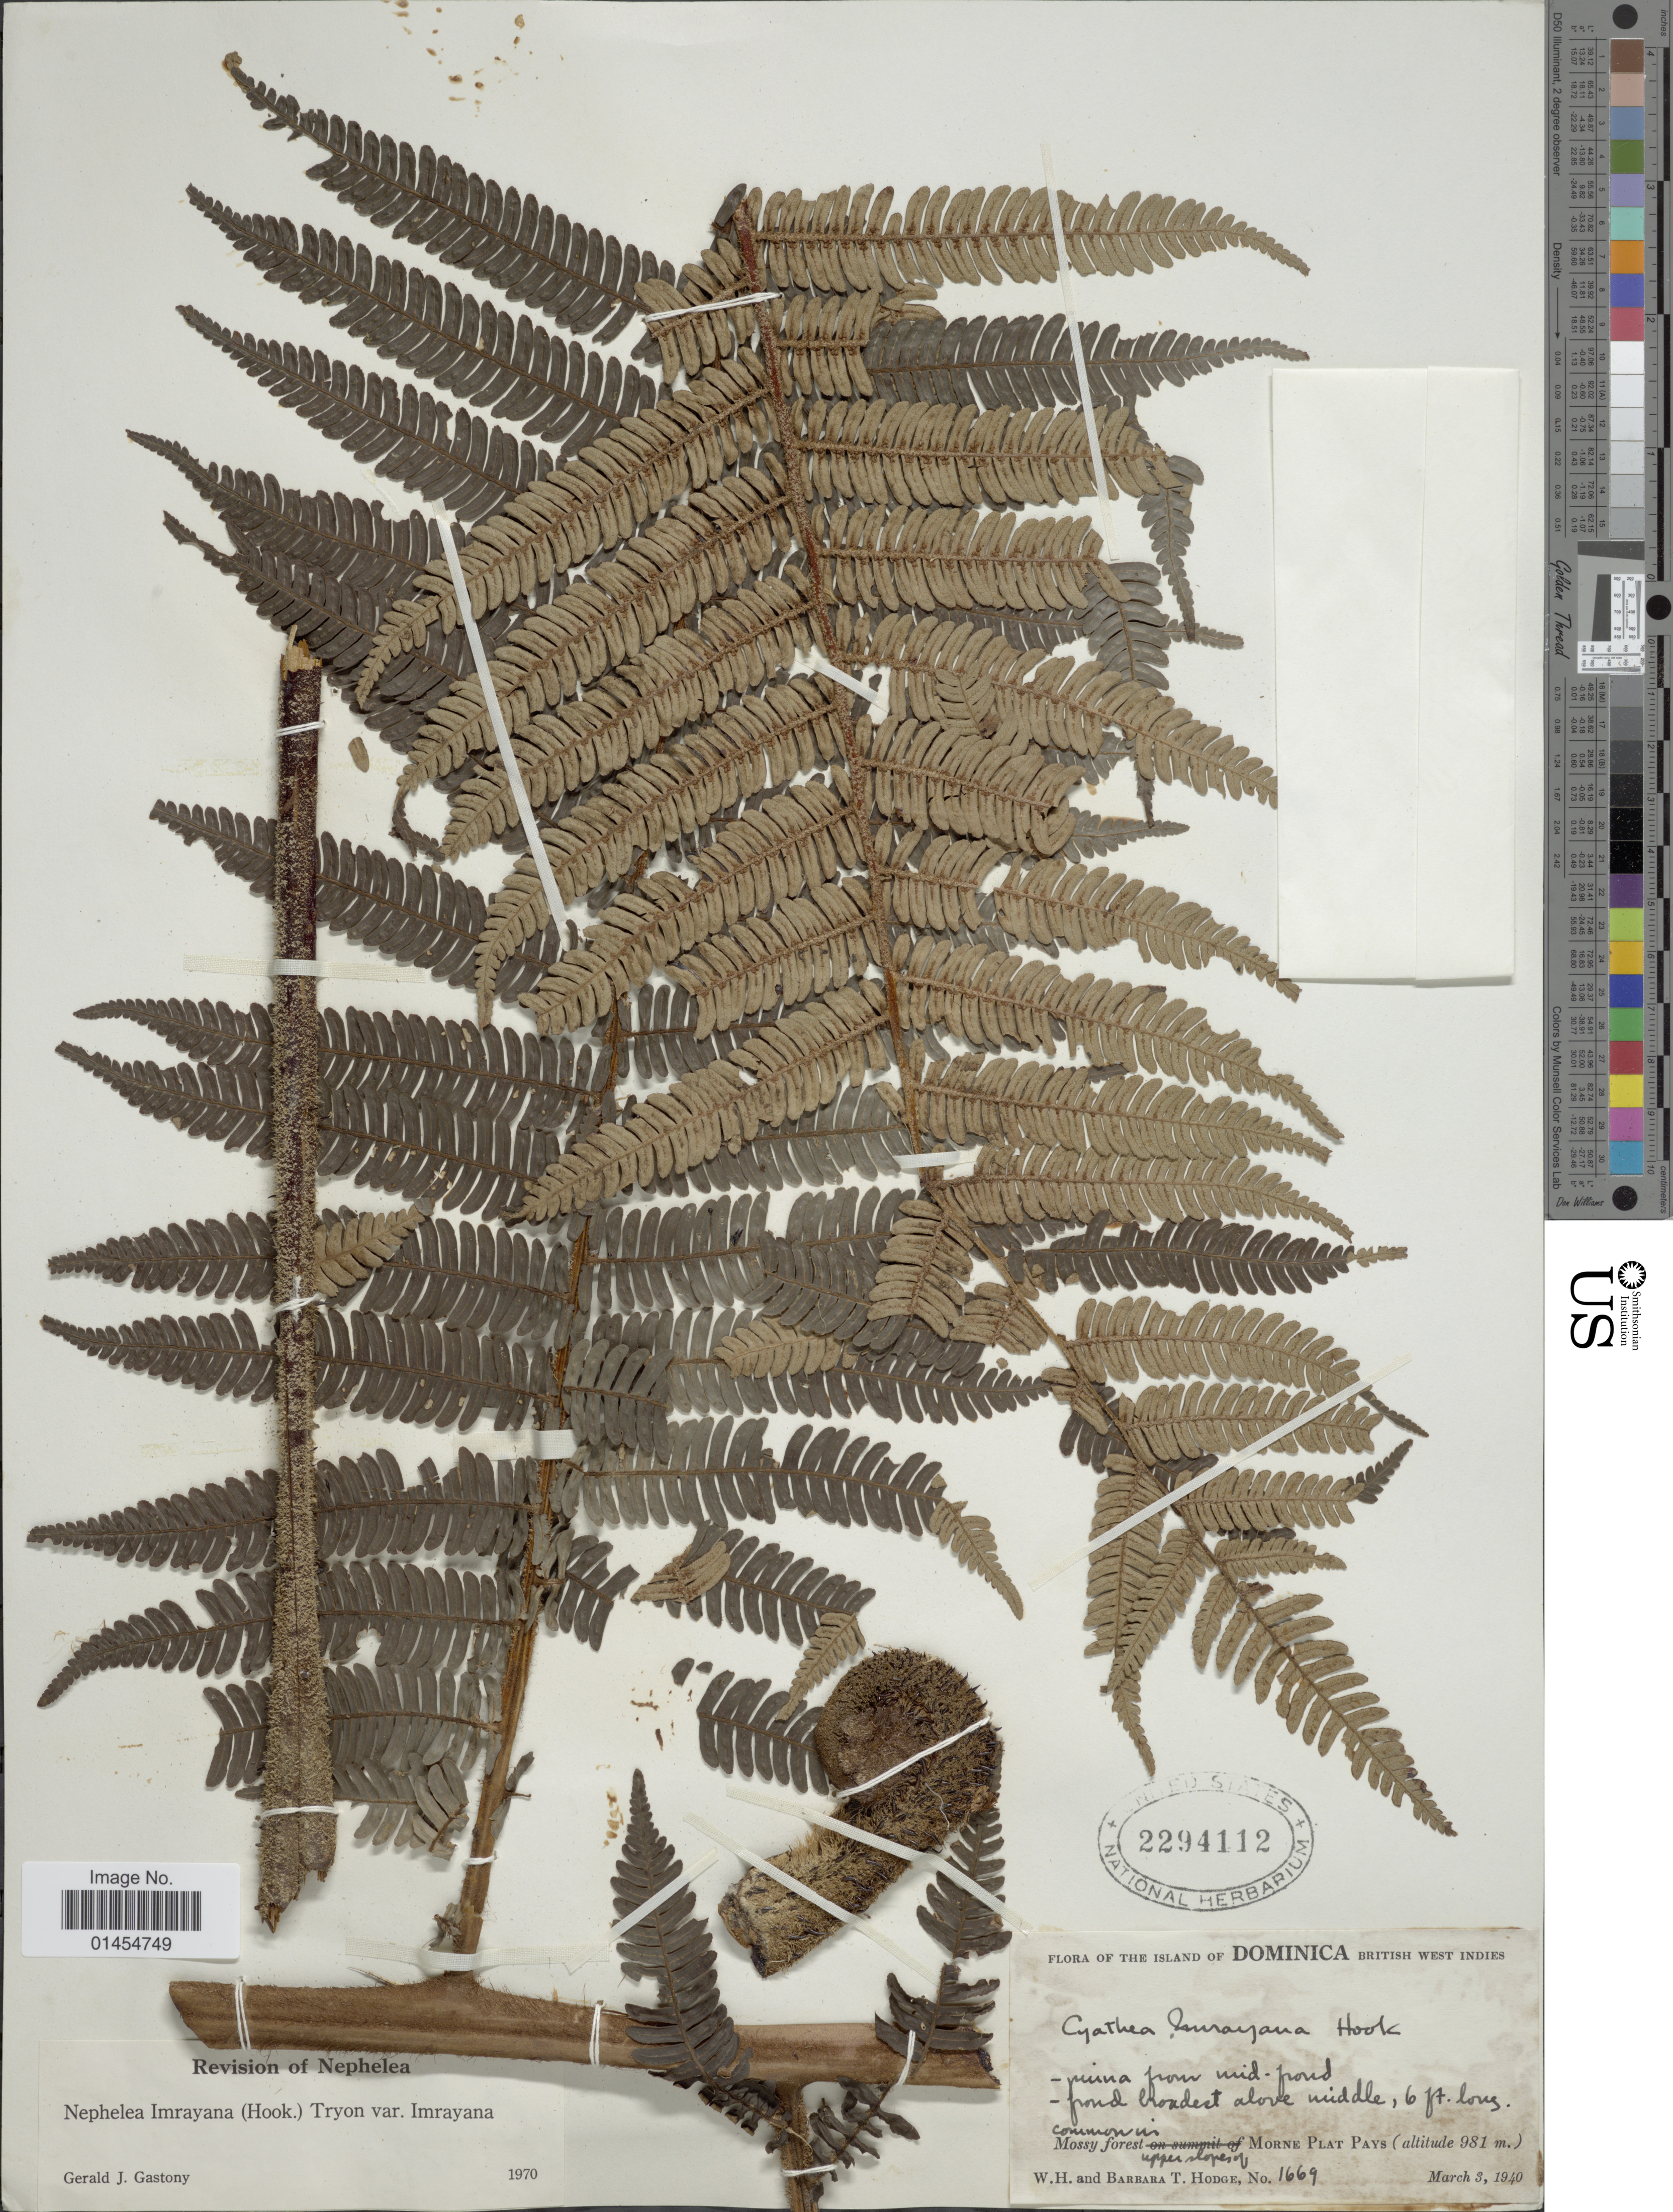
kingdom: Plantae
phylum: Tracheophyta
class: Polypodiopsida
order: Cyatheales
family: Cyatheaceae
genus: Alsophila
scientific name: Alsophila imrayana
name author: (Hook.) D.S. Conant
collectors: W. Hodge & B. Hodge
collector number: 1669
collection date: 1940-03-03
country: Dominica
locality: Island of Dominica British West Indies. Mossy forest upper slopes of Morne Plat Pays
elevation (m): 981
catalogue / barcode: US 2294112